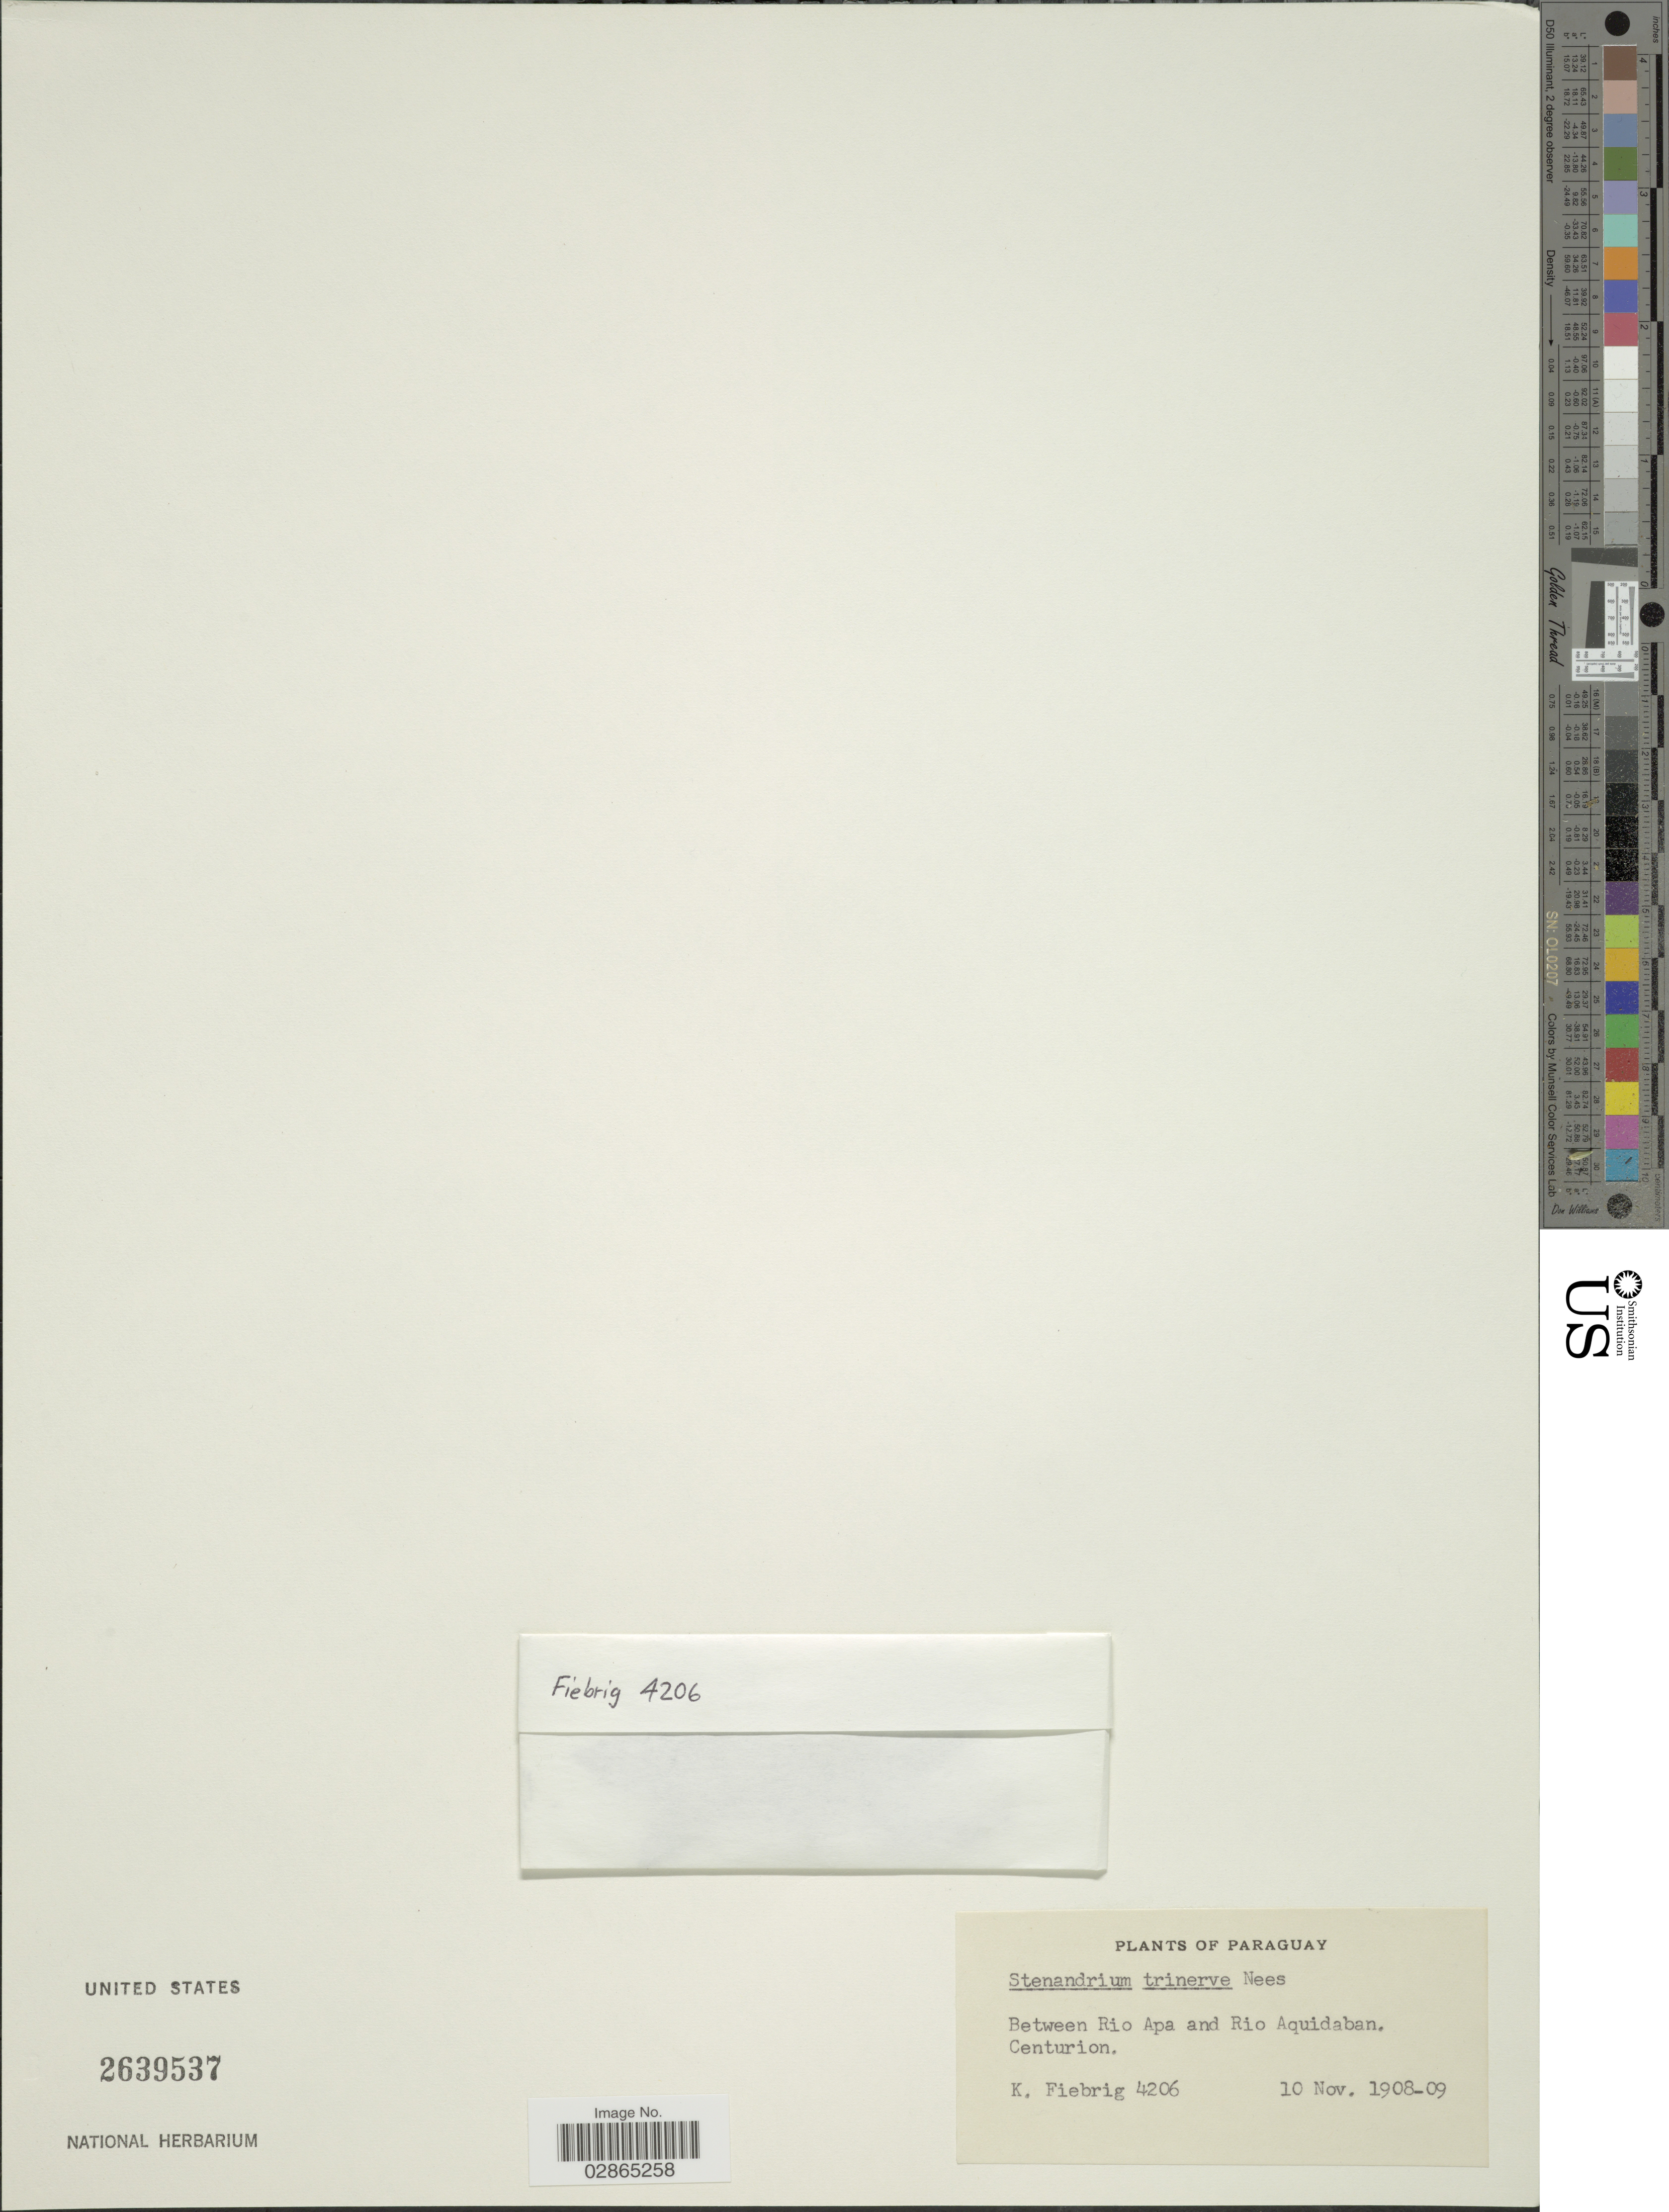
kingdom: Plantae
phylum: Tracheophyta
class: Magnoliopsida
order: Lamiales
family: Acanthaceae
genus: Stenandrium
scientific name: Stenandrium trinerve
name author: Nees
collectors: K. Fiebrig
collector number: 4206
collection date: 1908-11-10/1909-11-10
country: Paraguay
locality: Between Rio Apa and Rio Aquidaban. Centurion.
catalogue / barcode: US 2639537